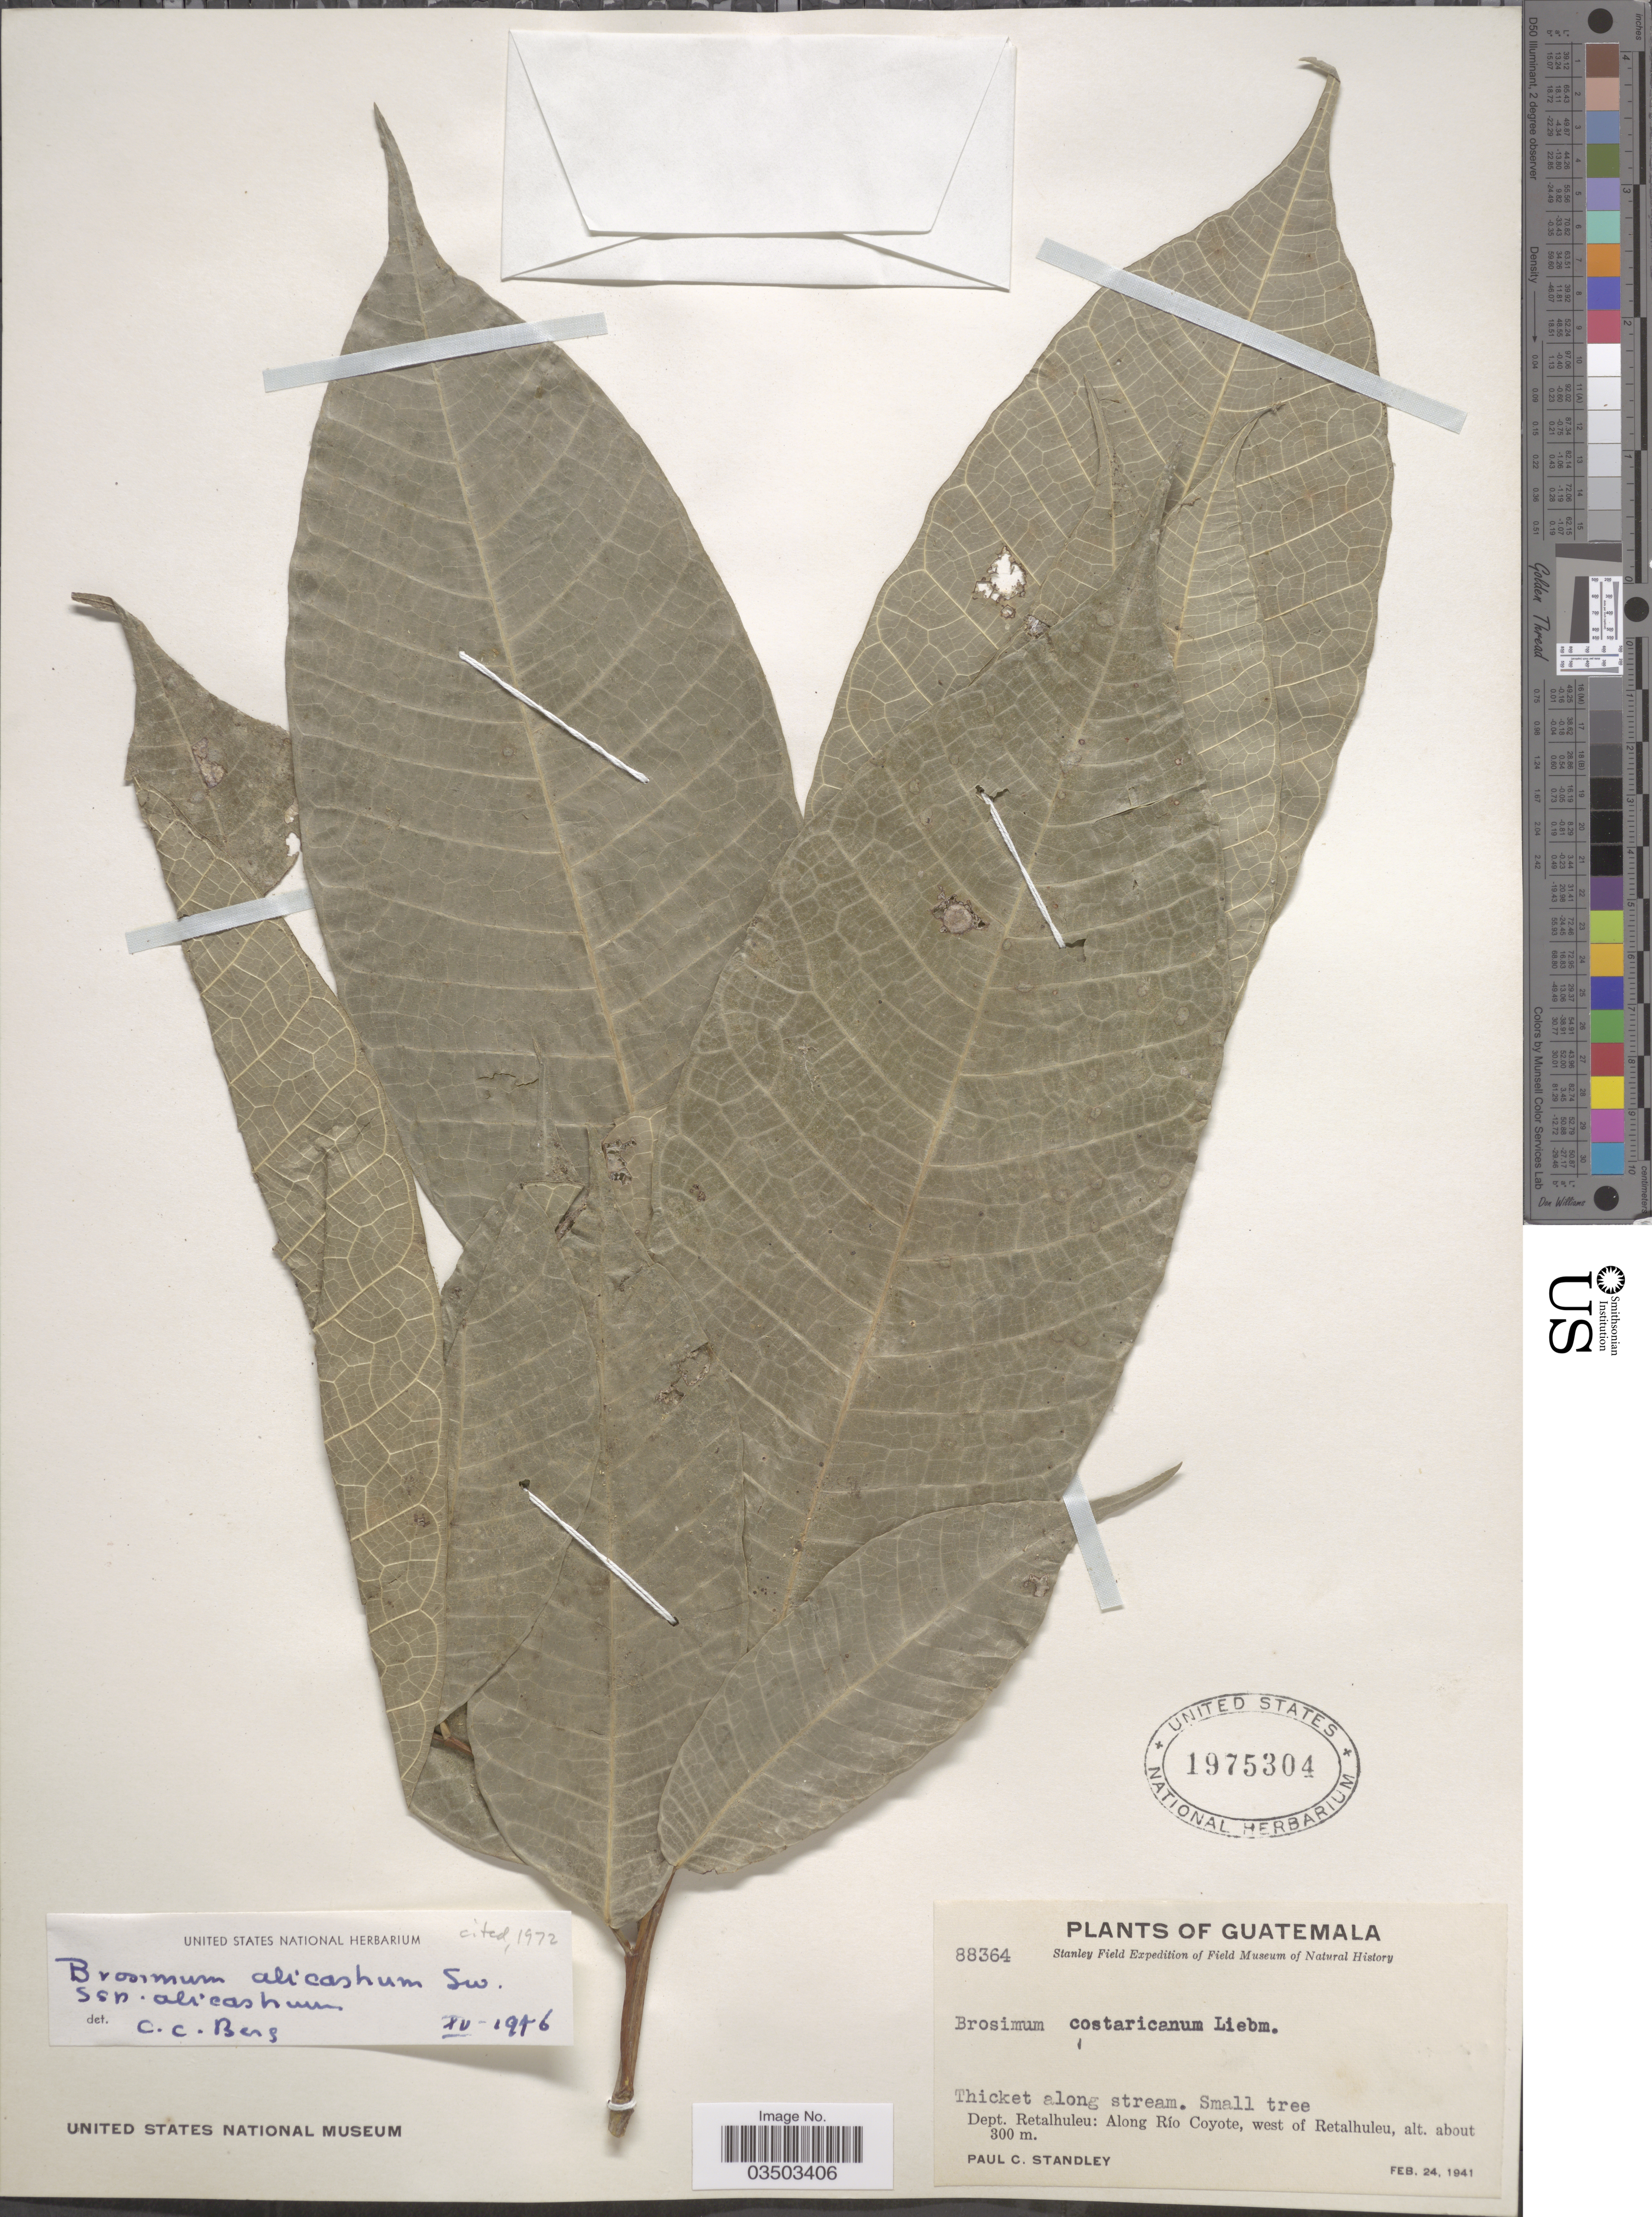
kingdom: Plantae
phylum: Tracheophyta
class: Magnoliopsida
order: Rosales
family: Moraceae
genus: Brosimum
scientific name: Brosimum alicastrum subsp. alicastrum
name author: Sw.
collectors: P. C. Standley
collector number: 88364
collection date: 1941-02-24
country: Guatemala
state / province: Retalhuleu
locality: Thicket along stream. Dept. Retalhuleu: Along Río Coyote, west of Retalhuleu.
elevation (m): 300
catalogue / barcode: US 1975304